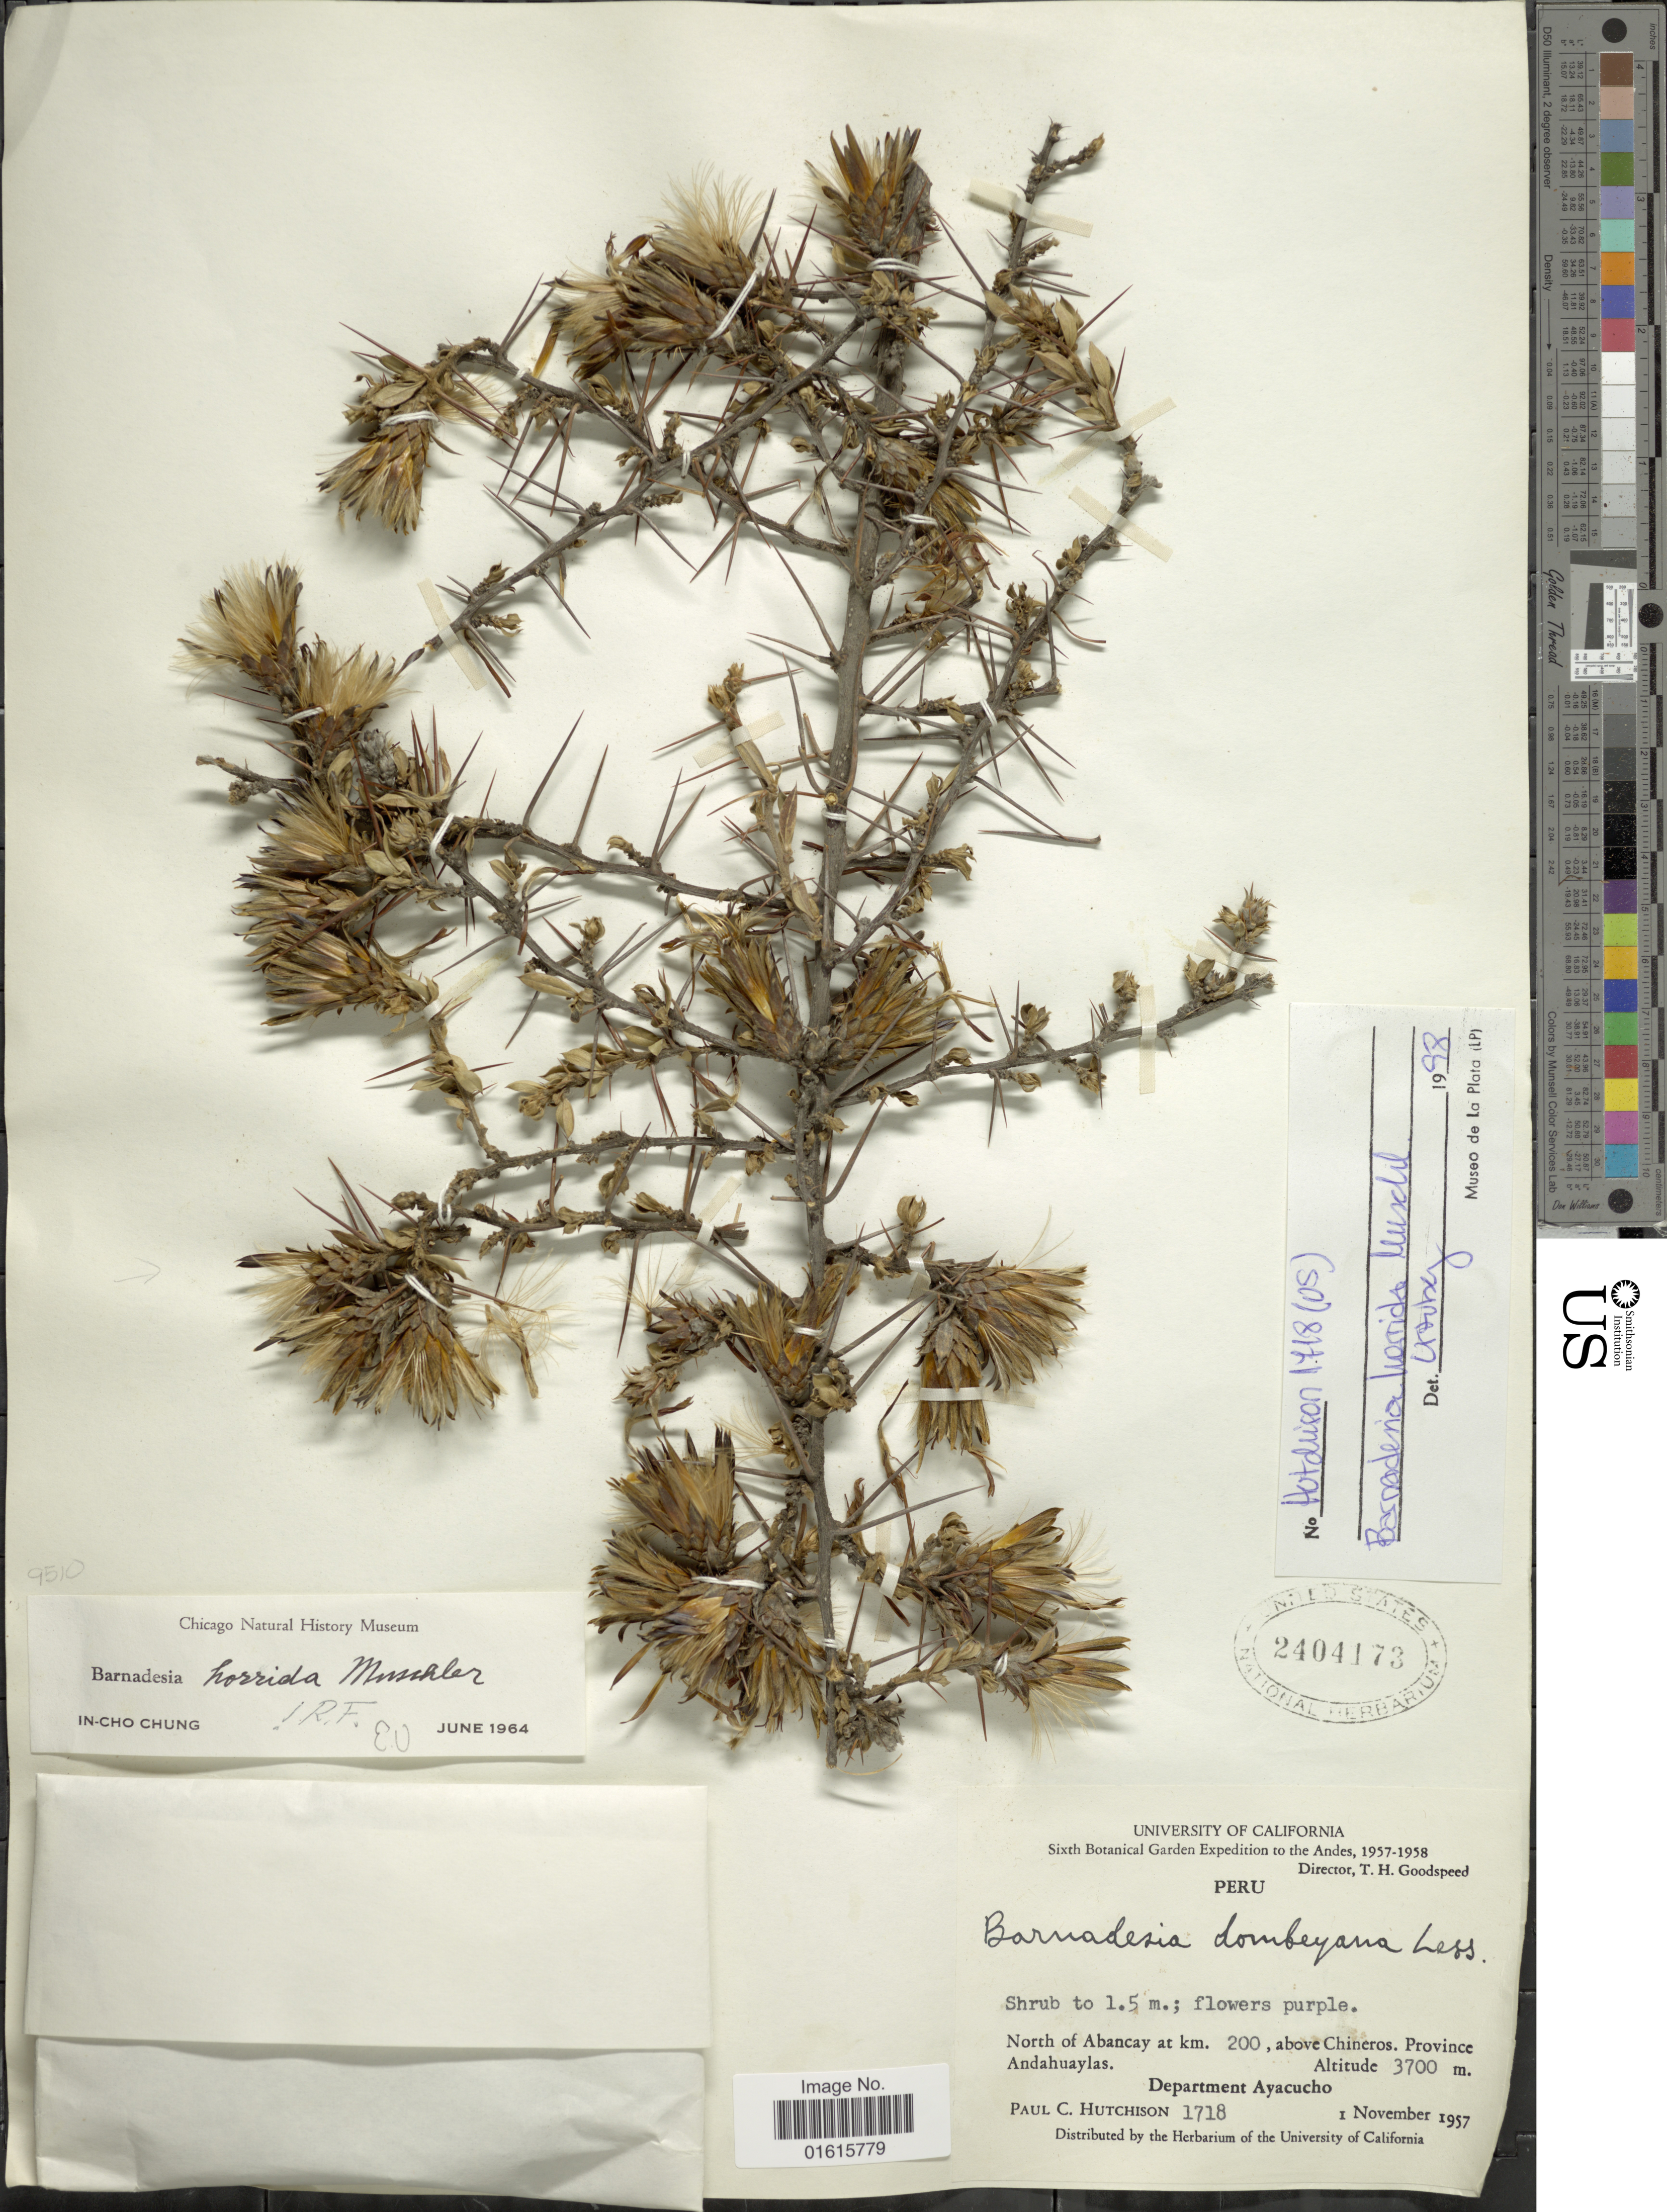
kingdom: Plantae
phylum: Tracheophyta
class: Magnoliopsida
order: Asterales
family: Asteraceae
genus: Barnadesia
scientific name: Barnadesia horrida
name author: Muschl.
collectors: P. C. Hutchison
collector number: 1718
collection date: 1957-11-01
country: Peru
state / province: Ayacucho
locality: North of Abancay at km 200, above Chineros. Province Andahuaylas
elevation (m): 3700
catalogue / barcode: US 2404173